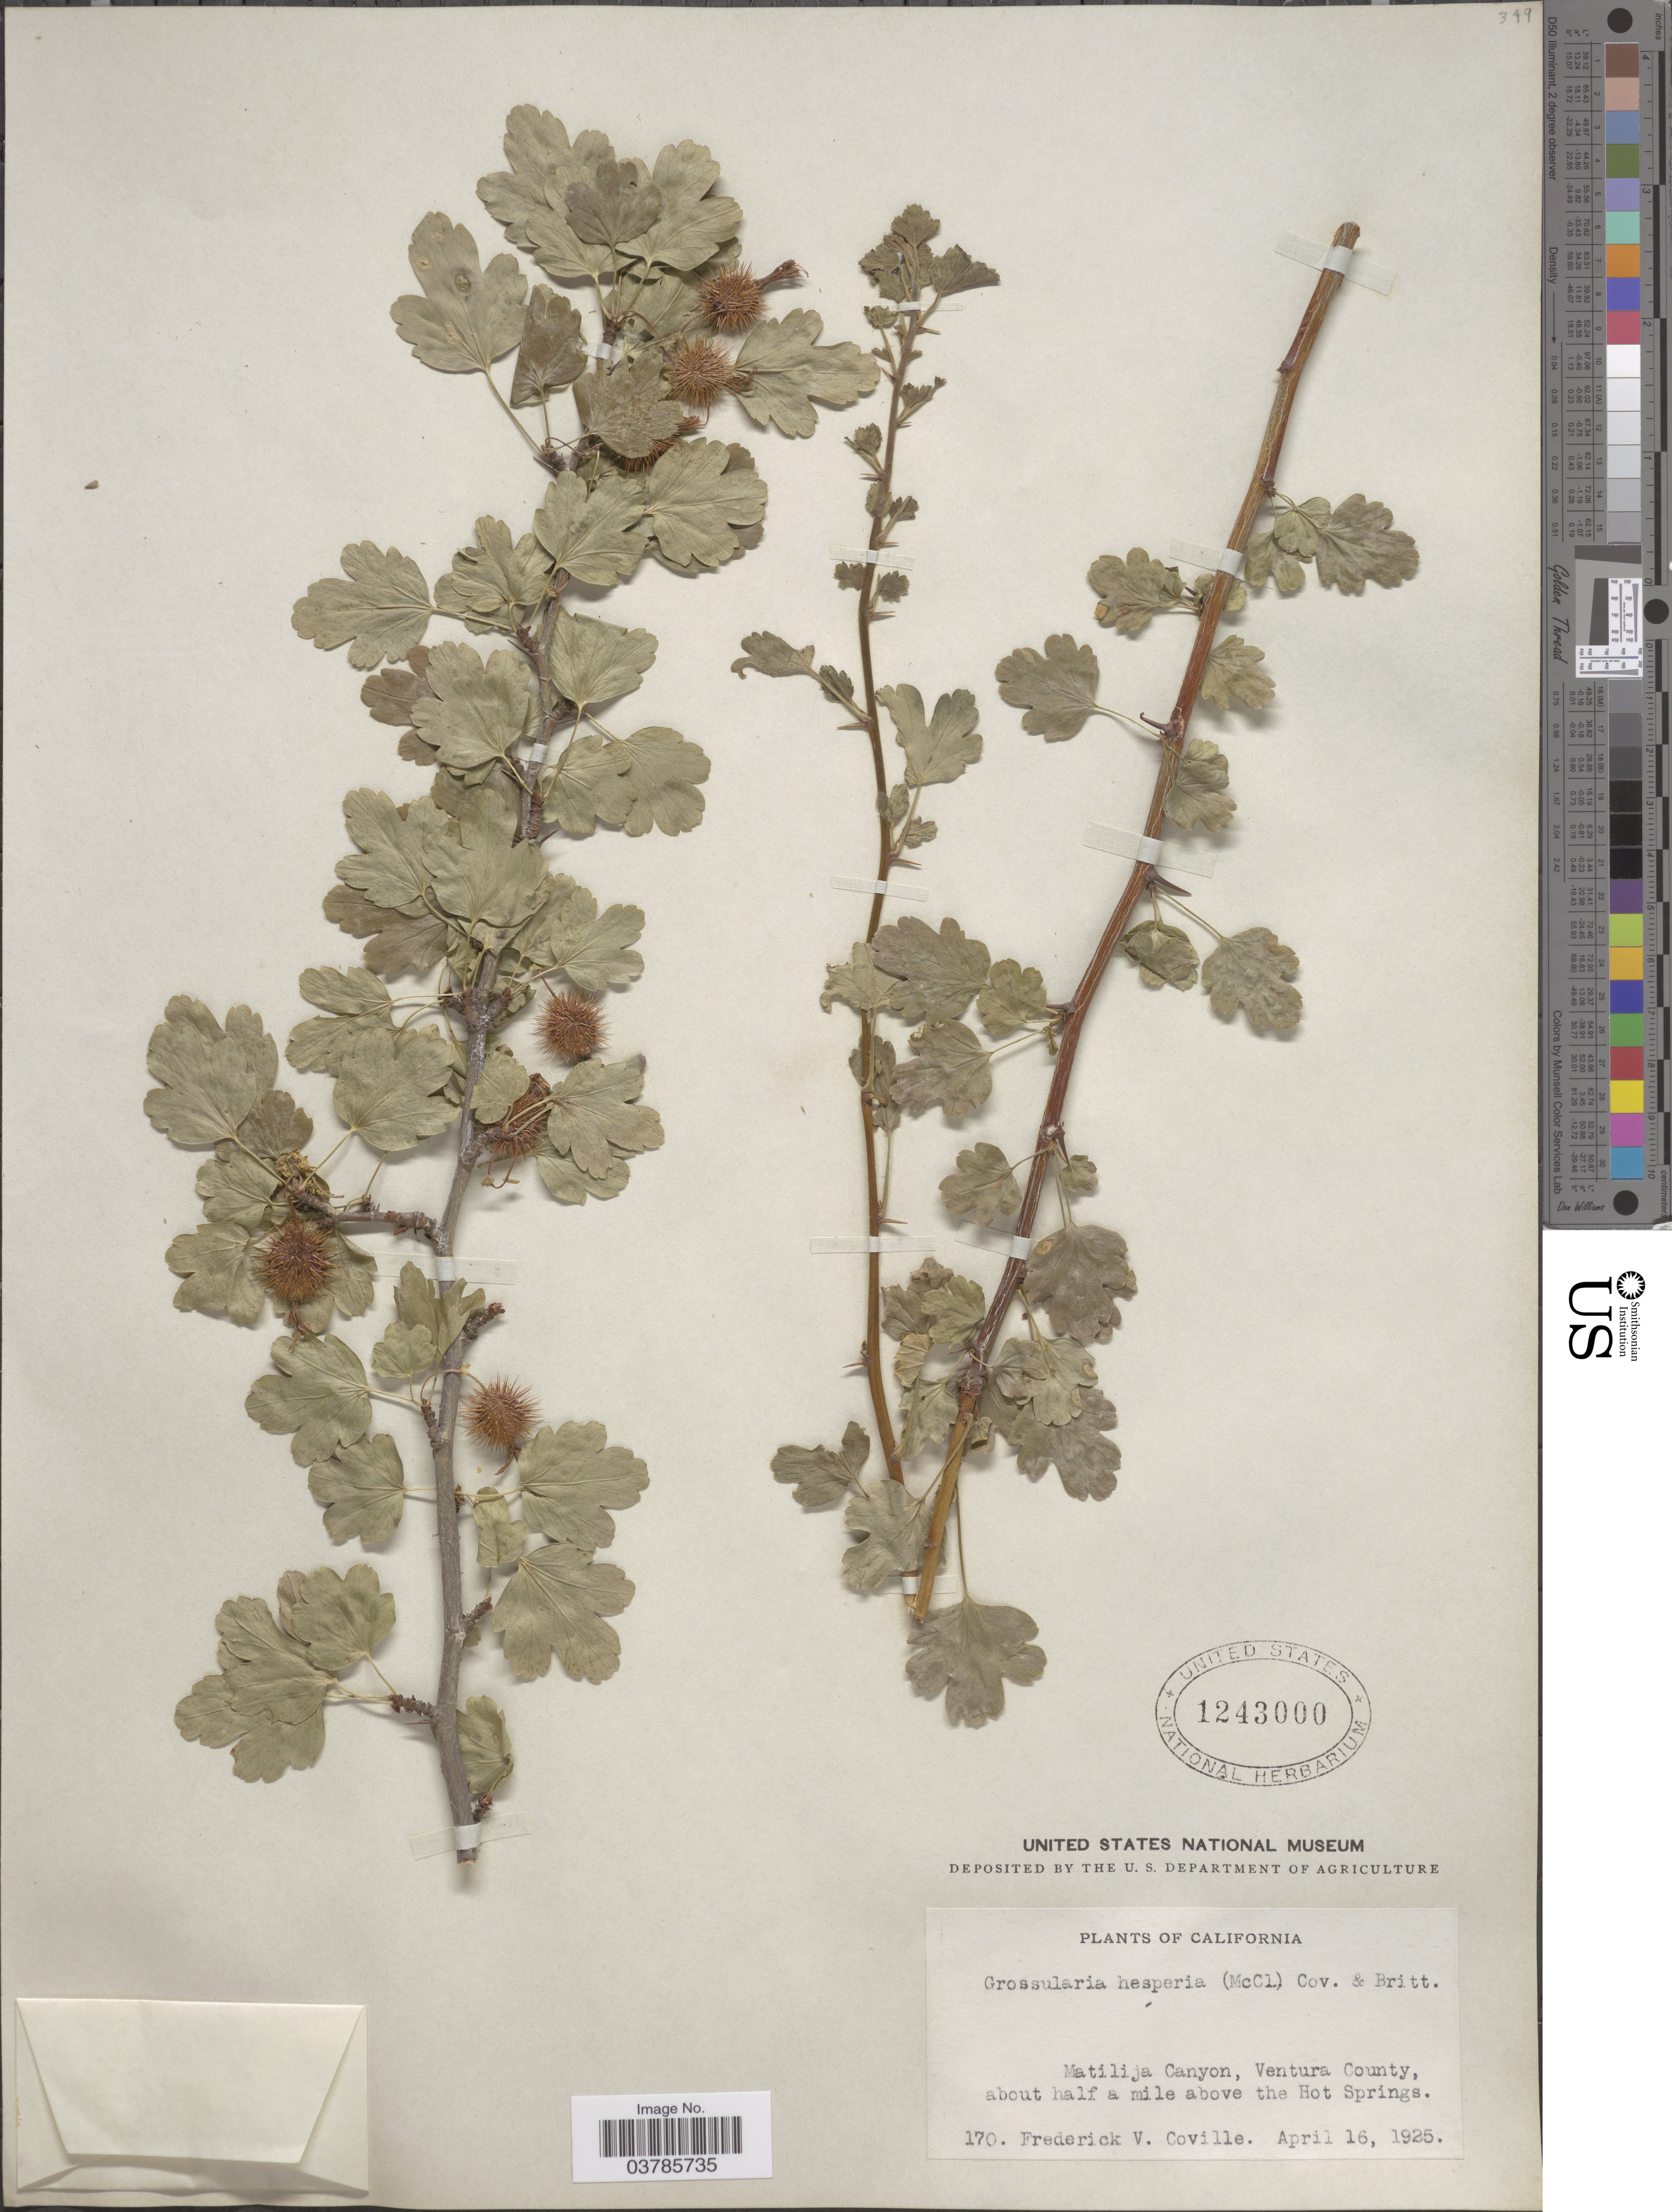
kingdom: Plantae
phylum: Tracheophyta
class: Magnoliopsida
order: Saxifragales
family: Grossulariaceae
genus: Ribes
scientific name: Ribes californicum var. hesperium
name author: (McClatchie) Jeps.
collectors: F. V. Coville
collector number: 170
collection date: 1925-04-16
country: United States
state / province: California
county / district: Ventura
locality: Matilija Canyon, Ventura County, about half a mile above the Hot Springs.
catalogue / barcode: US 1243000